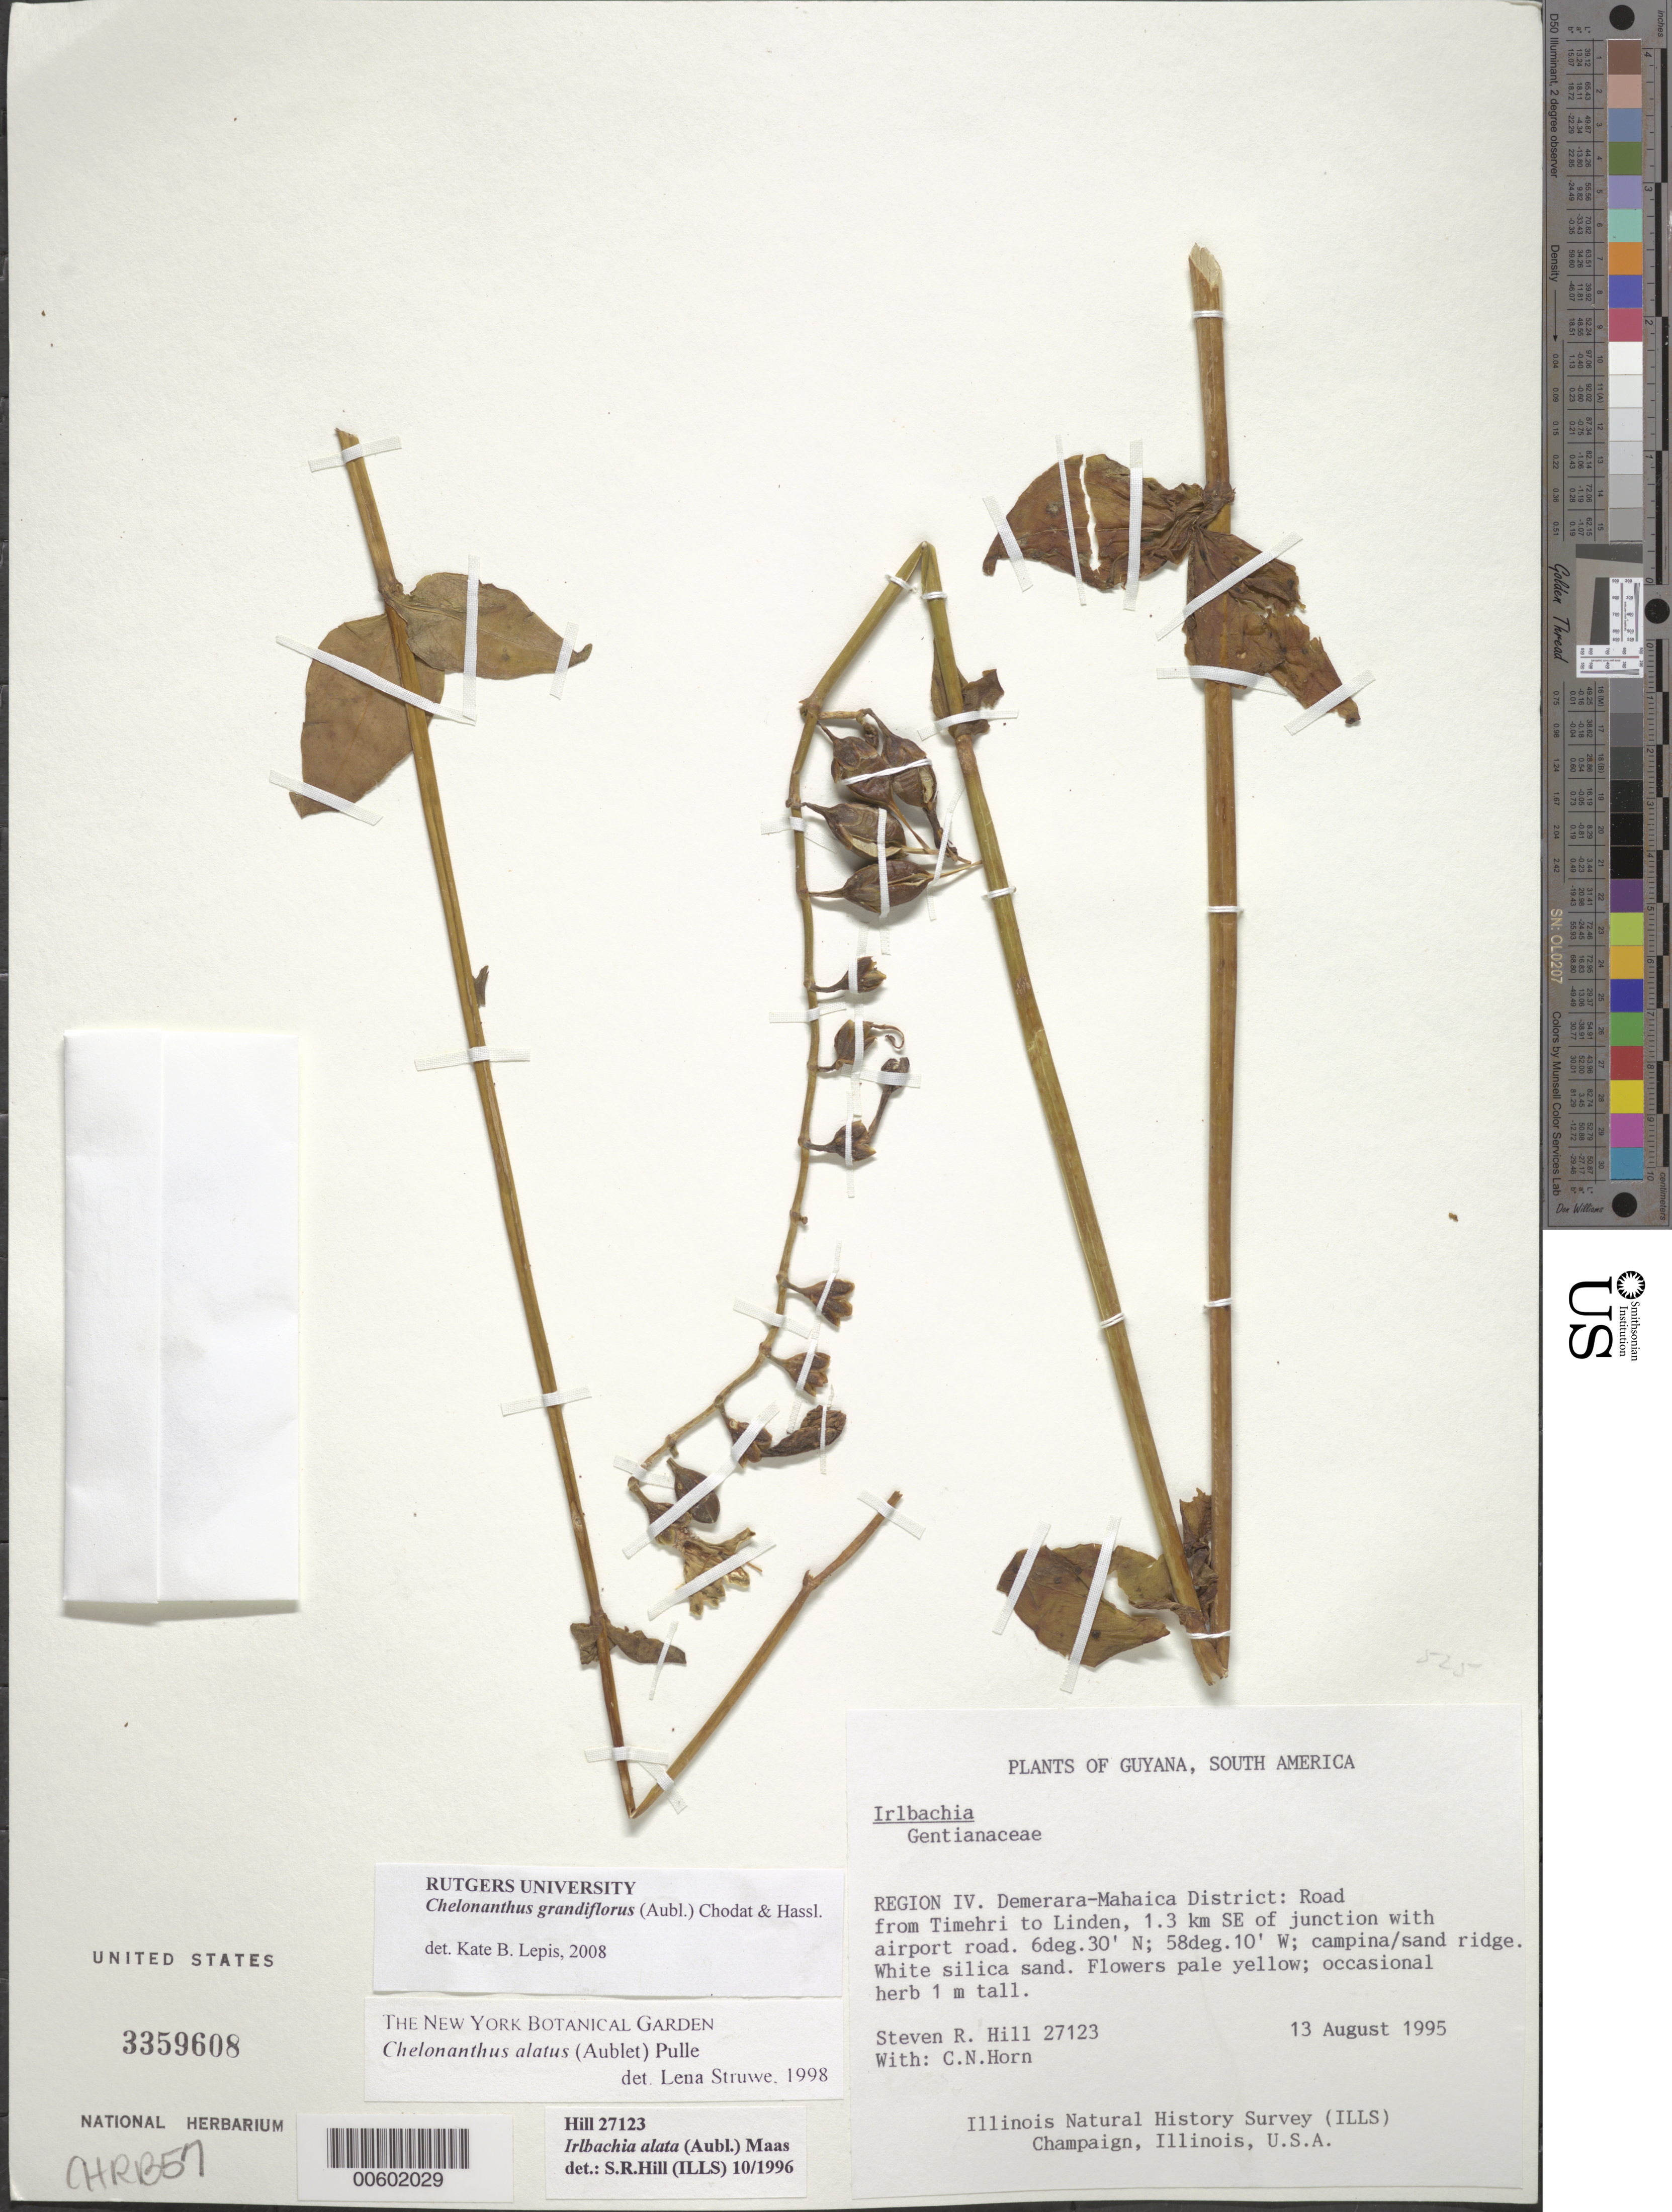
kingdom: Plantae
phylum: Tracheophyta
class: Magnoliopsida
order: Gentianales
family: Gentianaceae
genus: Chelonanthus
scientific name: Chelonanthus grandiflorus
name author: (Aubl.) Chodat & Hassl.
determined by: Lepis, Kate B.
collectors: S. R. Hill & C. N. Horn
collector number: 27123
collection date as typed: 13-Aug-95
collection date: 1995-08-13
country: Guyana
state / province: Demerara-Mahaica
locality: Timehri to Linden road, 1.3 km SE of junc. with airport road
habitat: Campina/sand ridge, white silica sand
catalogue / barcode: US 3359608